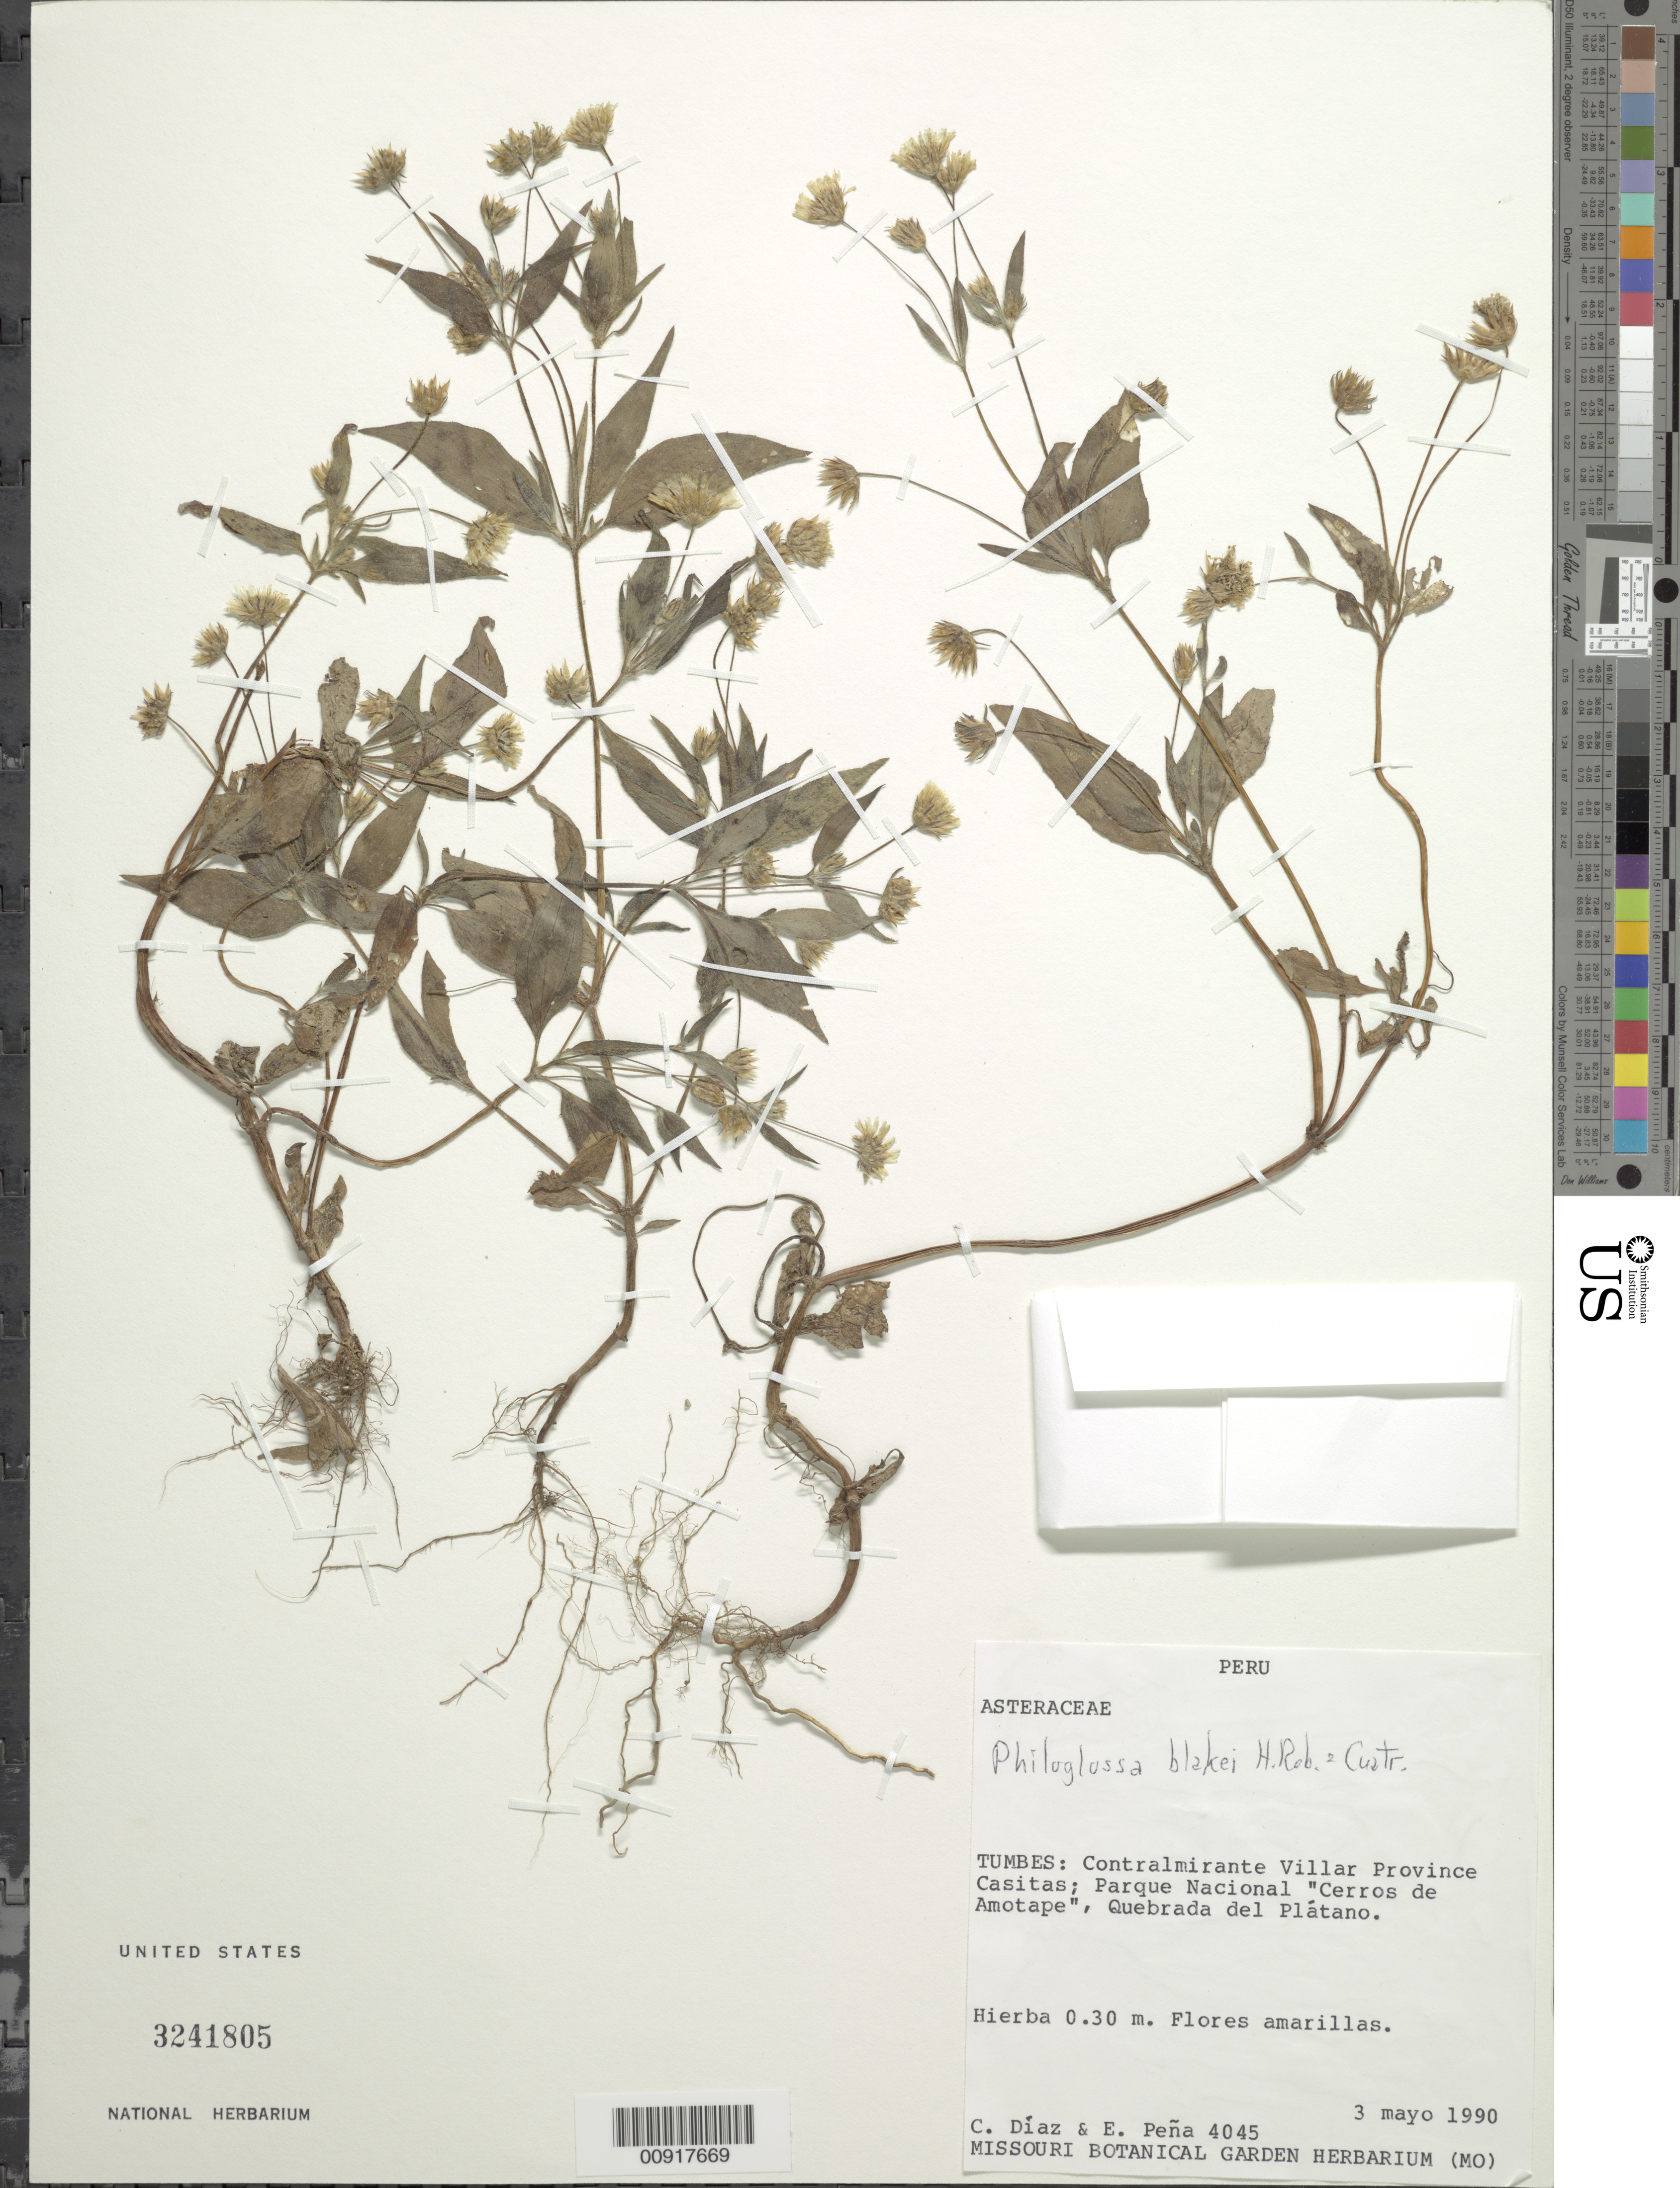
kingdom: Plantae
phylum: Tracheophyta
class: Magnoliopsida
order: Asterales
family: Asteraceae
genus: Philoglossa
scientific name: Philoglossa blakei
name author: H. Rob. & Cuatrec.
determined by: Robinson, Harold E., (US)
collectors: C. Díaz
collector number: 4045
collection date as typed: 3 May 1990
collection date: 1990-05-03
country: Peru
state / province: Tumbes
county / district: Contralmirante Villar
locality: Contralmirante Villar Province, Casitas; Parque Nacional "Cerros de Amotape", Quebrada del Plátano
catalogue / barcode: US 3241805